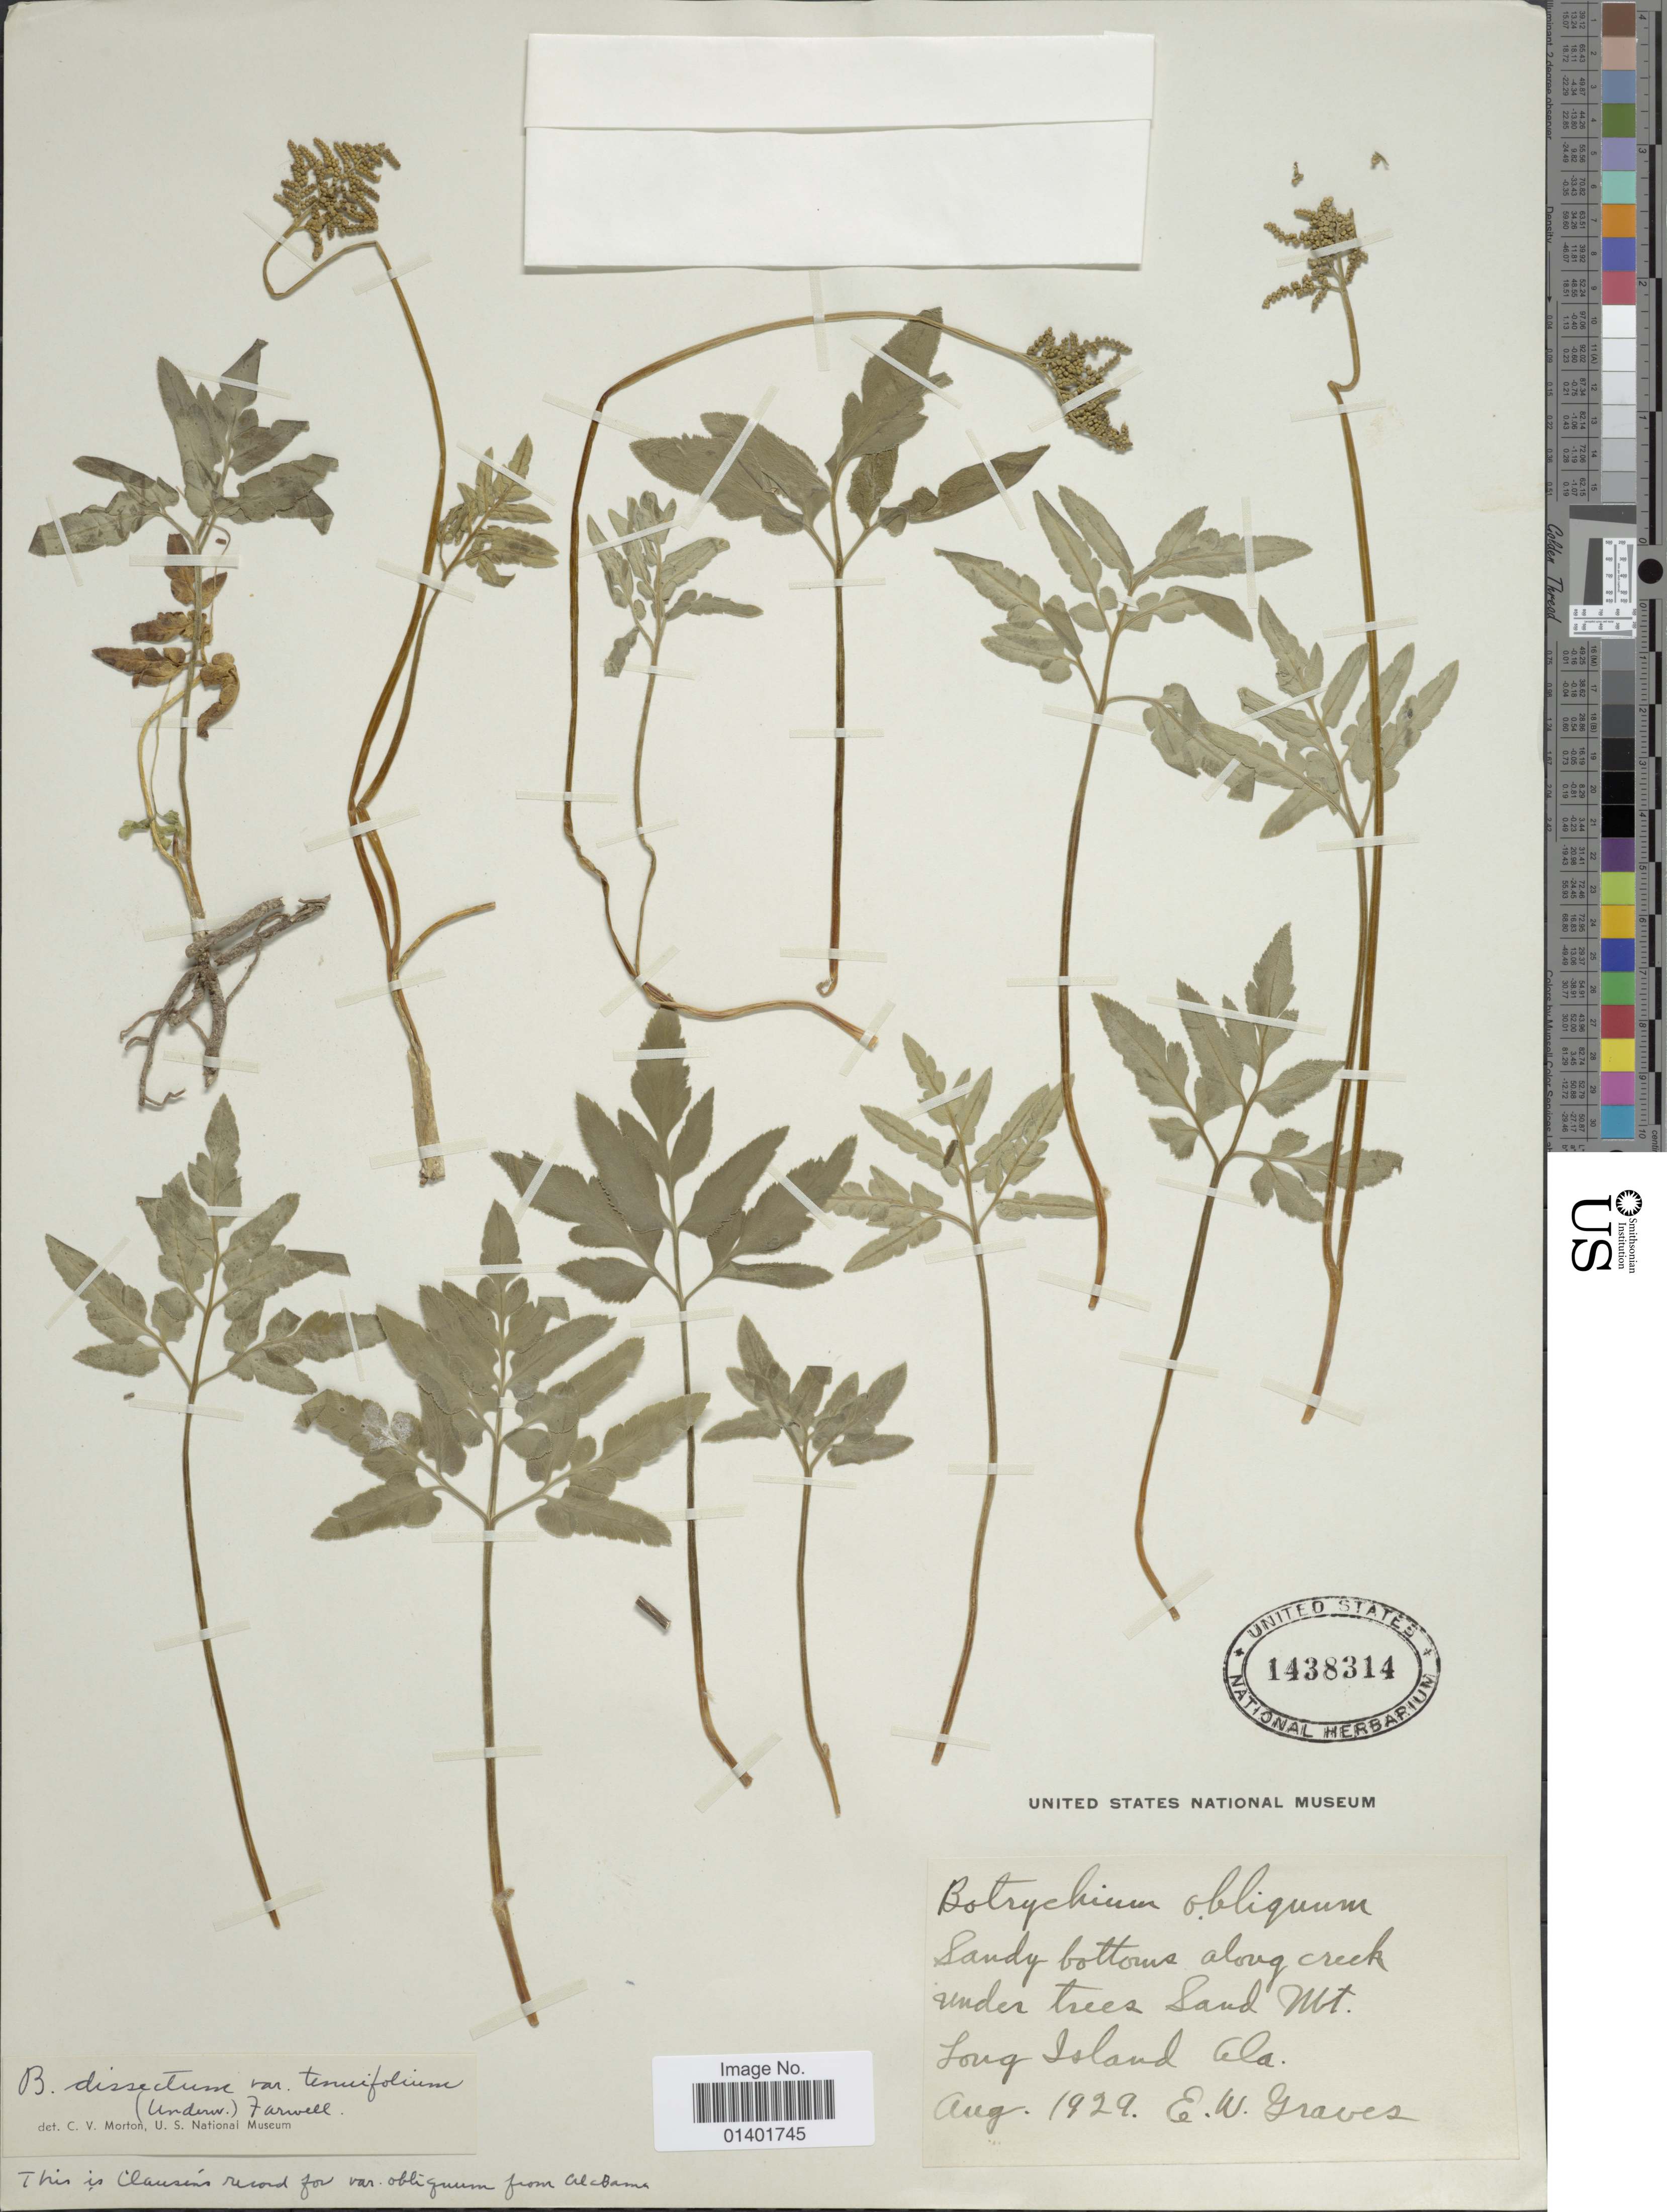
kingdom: Plantae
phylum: Tracheophyta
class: Polypodiopsida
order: Ophioglossales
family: Ophioglossaceae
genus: Botrychium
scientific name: Botrychium dissectum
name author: Spreng.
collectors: E. Graves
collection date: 1929-08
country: United States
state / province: Alabama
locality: Sandy bottoms along creek under trees Sand. Mt. Long Island.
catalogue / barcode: US 1438314